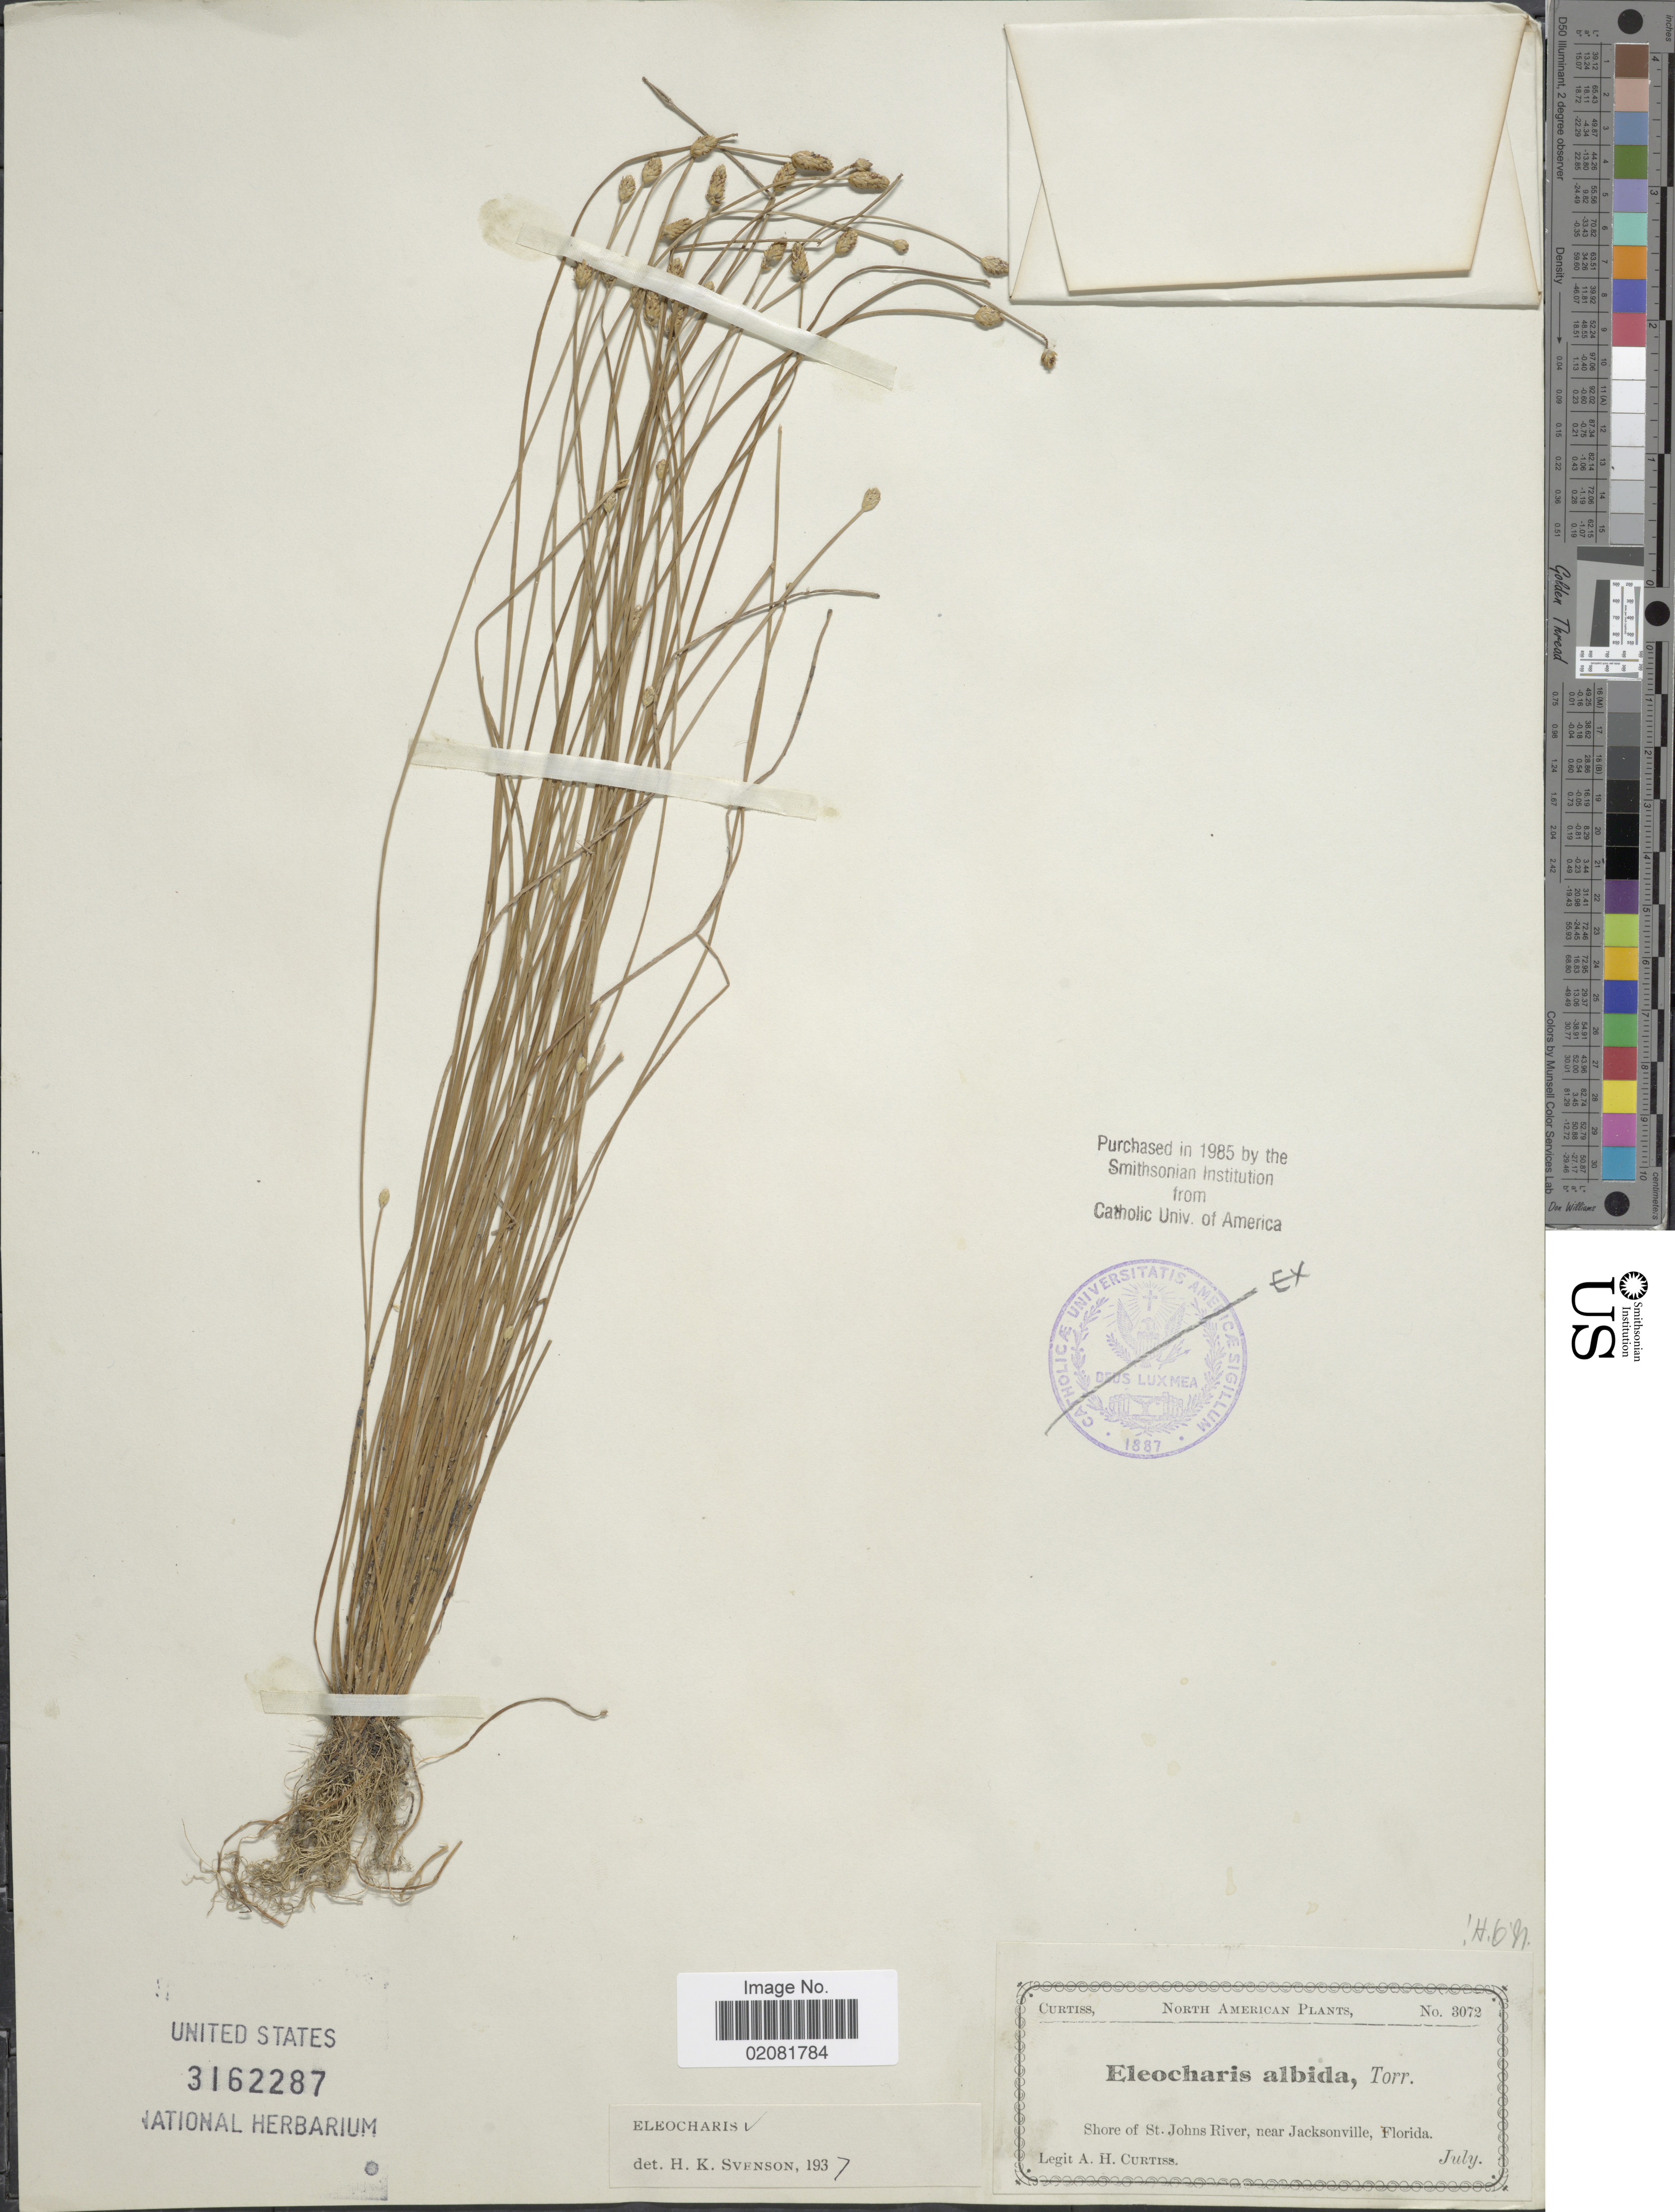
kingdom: Plantae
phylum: Tracheophyta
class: Liliopsida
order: Poales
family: Cyperaceae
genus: Eleocharis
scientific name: Eleocharis albida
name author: Torr.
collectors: A. H. Curtiss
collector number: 3072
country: United States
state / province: Florida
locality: Shore of St. Johns River, near Jacksonville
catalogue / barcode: US 3162287